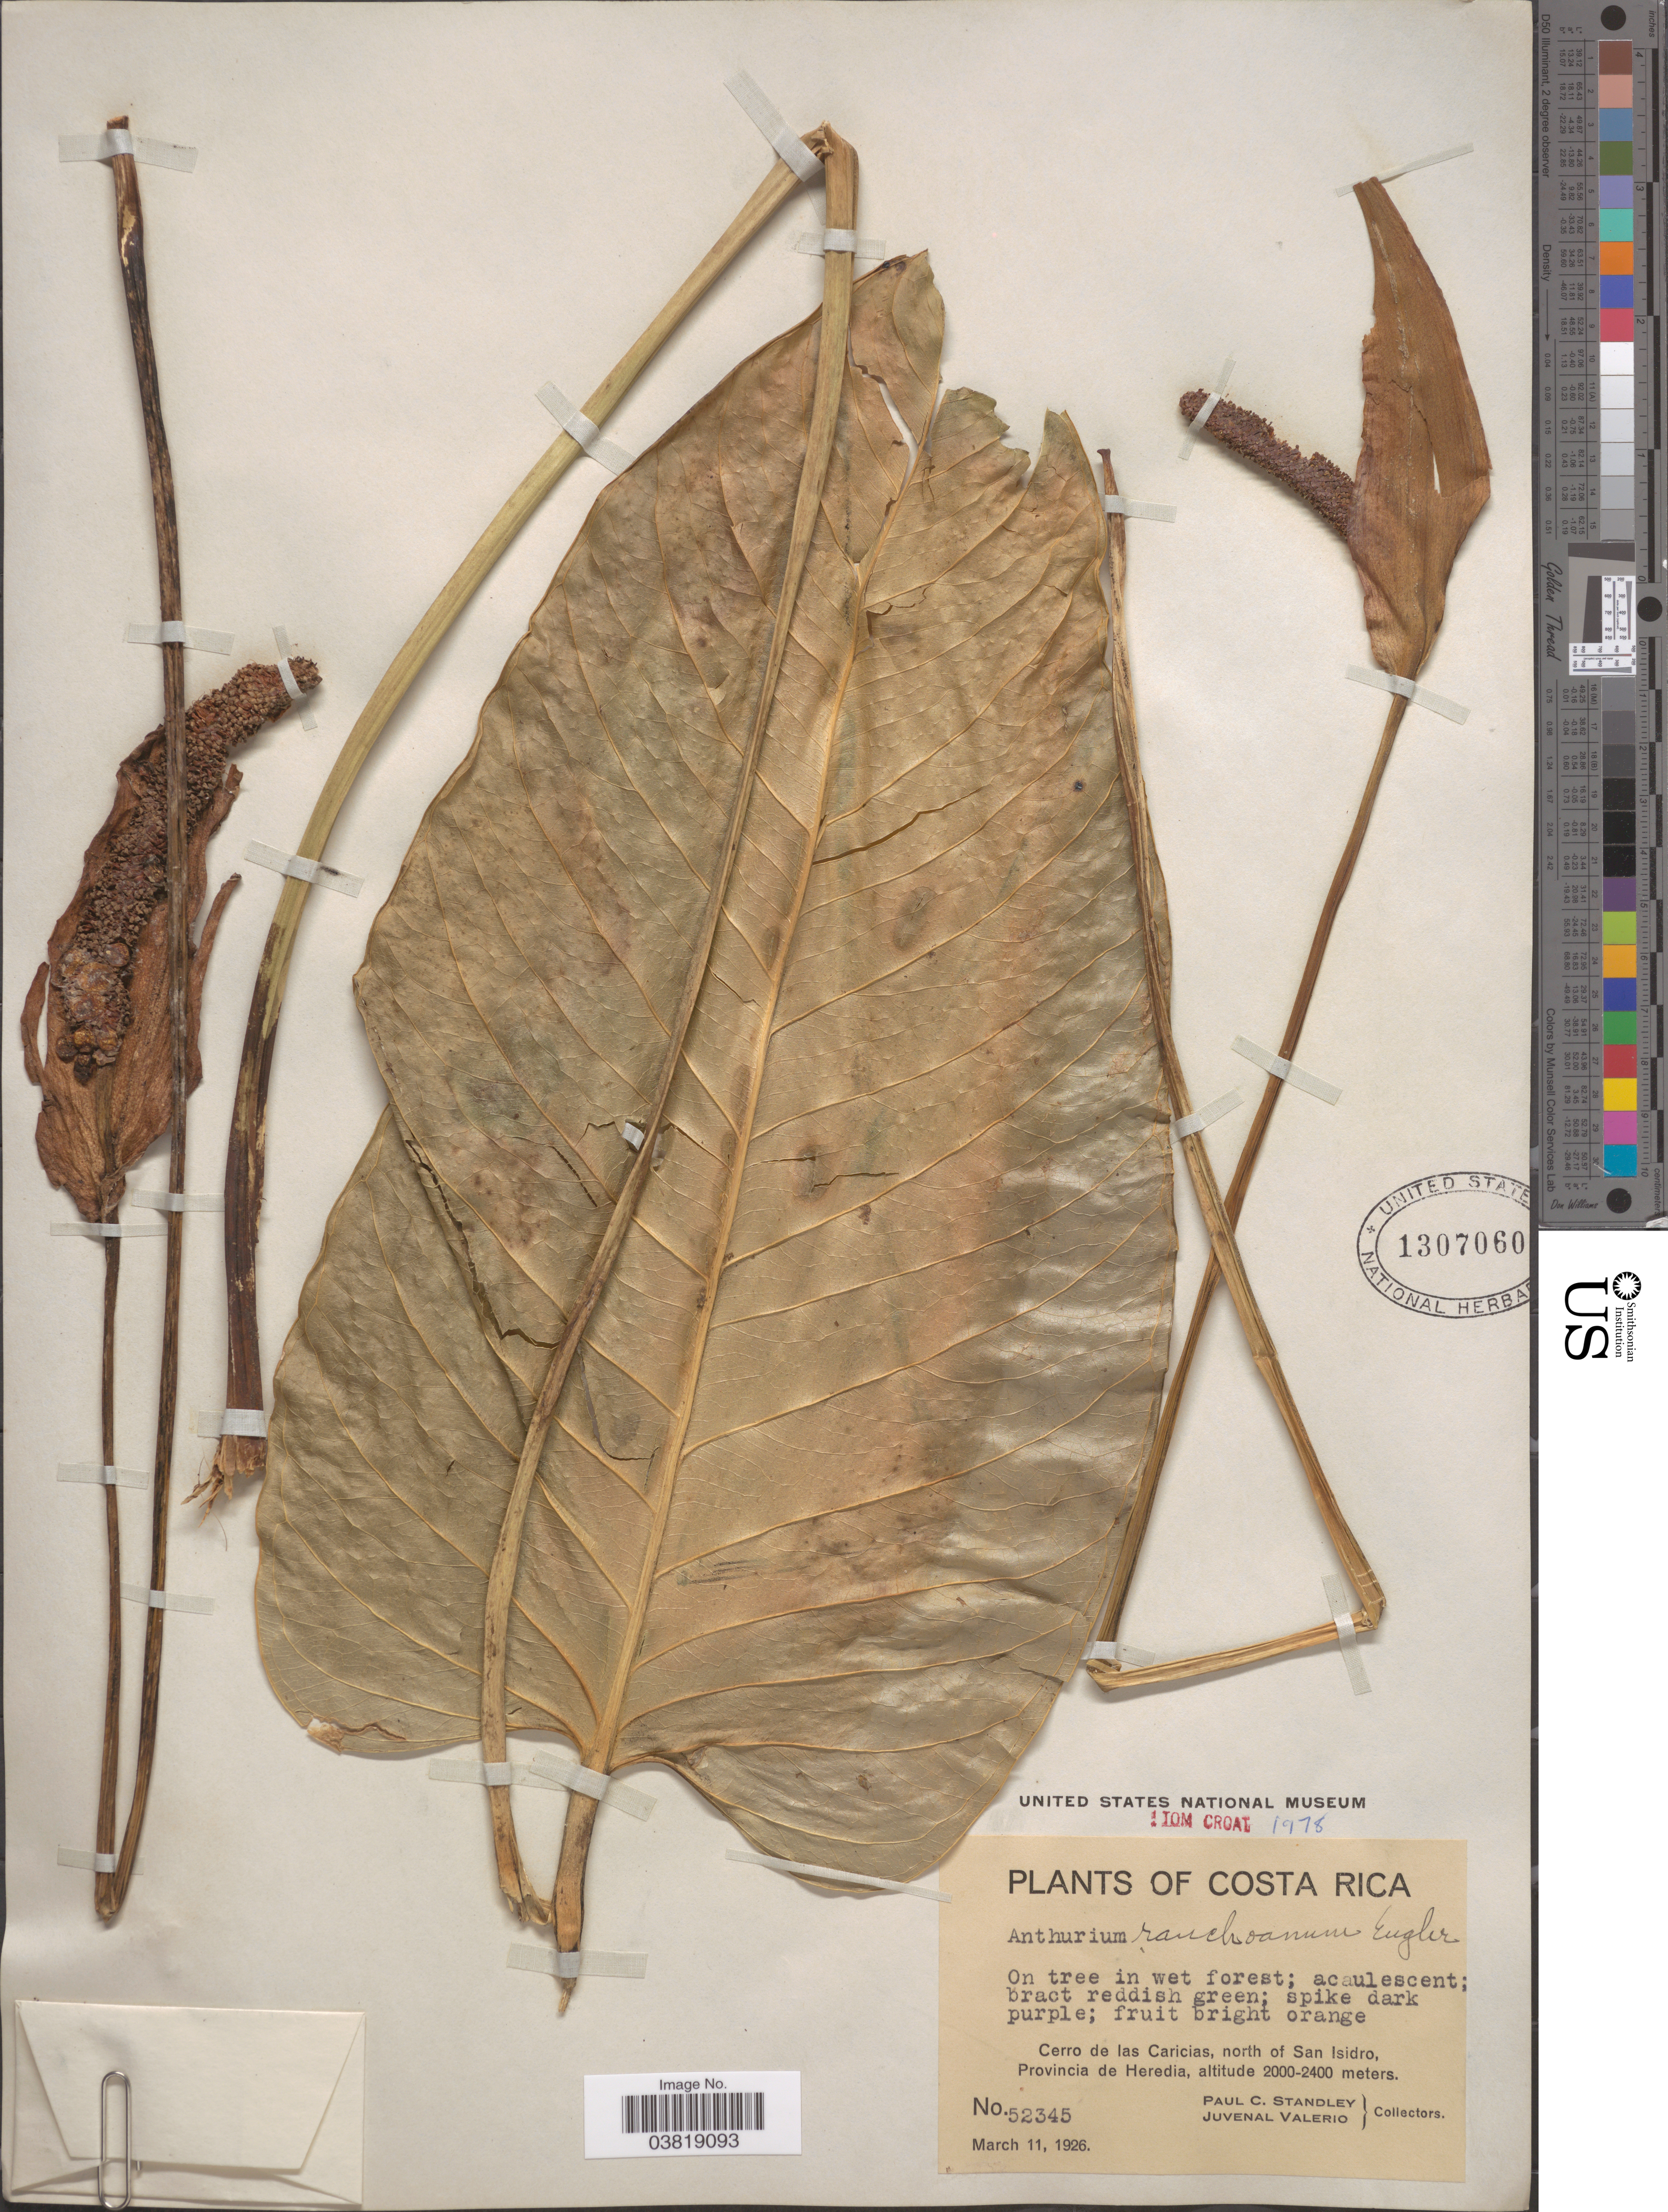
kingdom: Plantae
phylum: Tracheophyta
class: Liliopsida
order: Alismatales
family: Araceae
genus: Anthurium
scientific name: Anthurium ranchoanum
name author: Engl.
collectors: P. C. Standley & J. Valerio R.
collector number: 52345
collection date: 1926-03-11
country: Costa Rica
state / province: Heredia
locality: Cerro de las Caricias, north of San Isidro.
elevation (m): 2000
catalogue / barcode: US 1307060